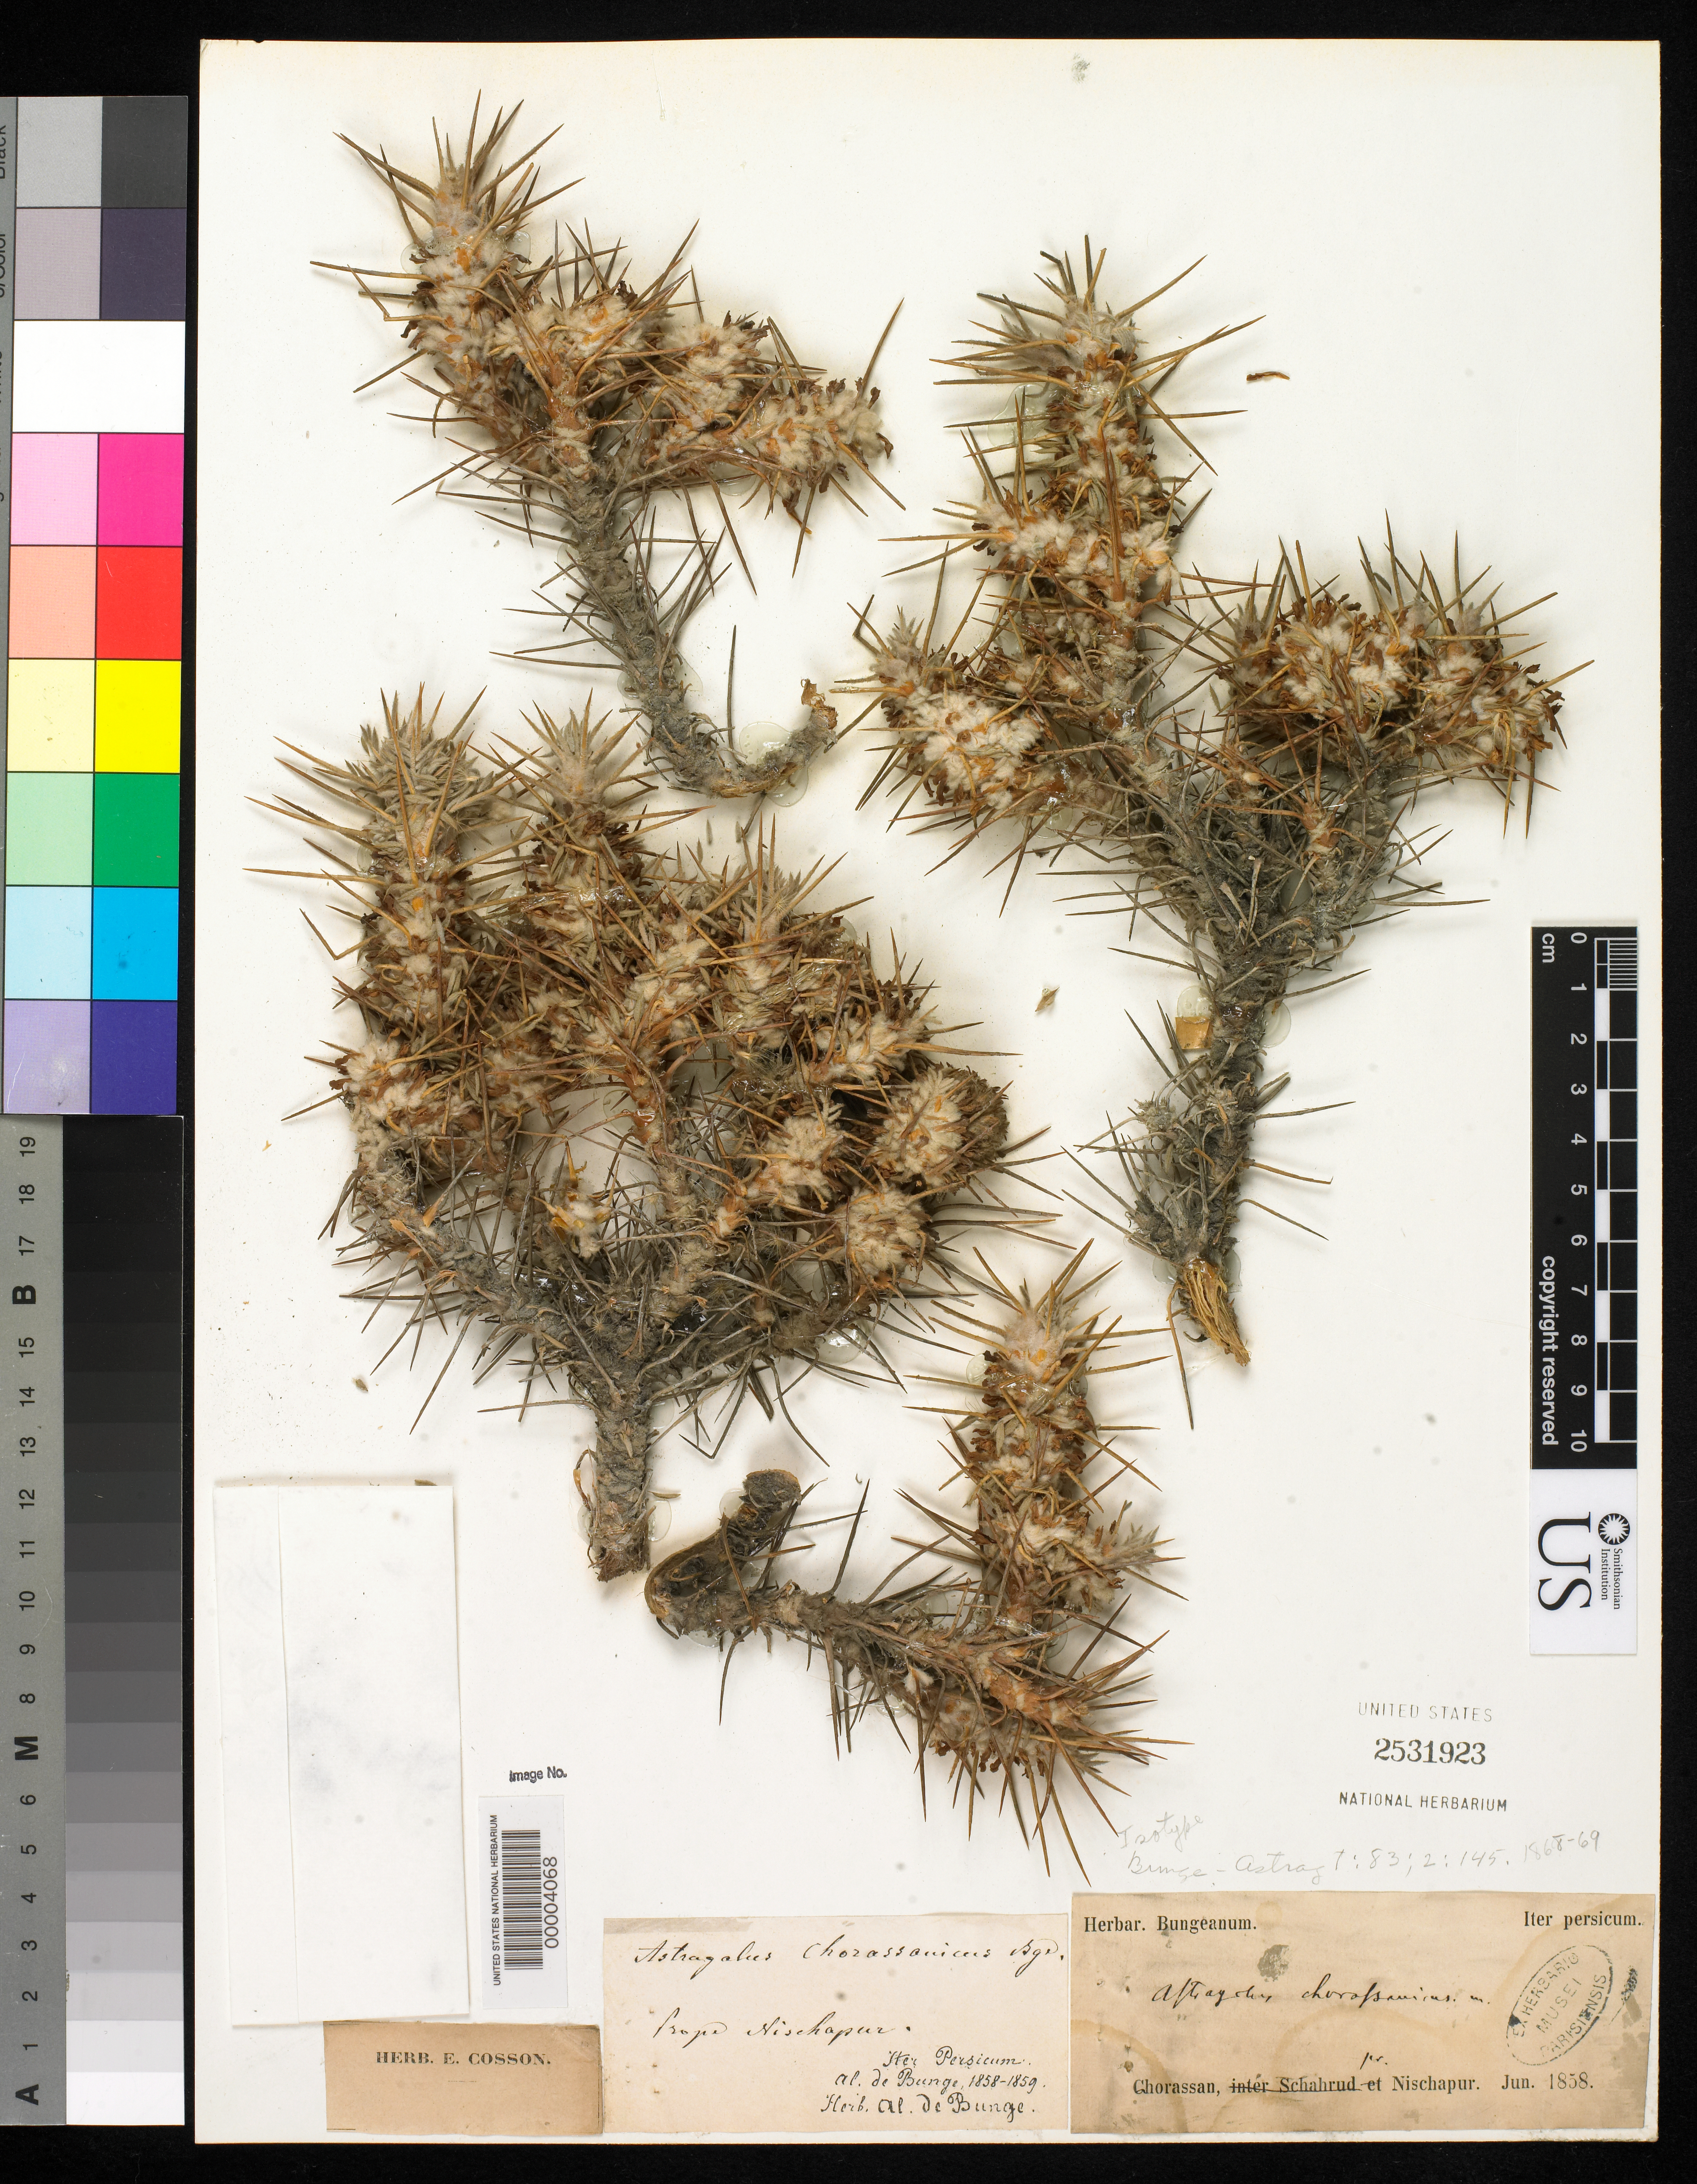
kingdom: Plantae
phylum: Tracheophyta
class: Magnoliopsida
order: Fabales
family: Fabaceae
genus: Astragalus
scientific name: Astragalus chorassanicus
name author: Bunge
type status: Isotype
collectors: A. Bunge & T. Bienert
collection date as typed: Jun 1858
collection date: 1858-06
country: Iran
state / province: Khorasan [obsolete]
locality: Nischapur; (country as "Persia", province as "Chorassan").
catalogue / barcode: US 2531923